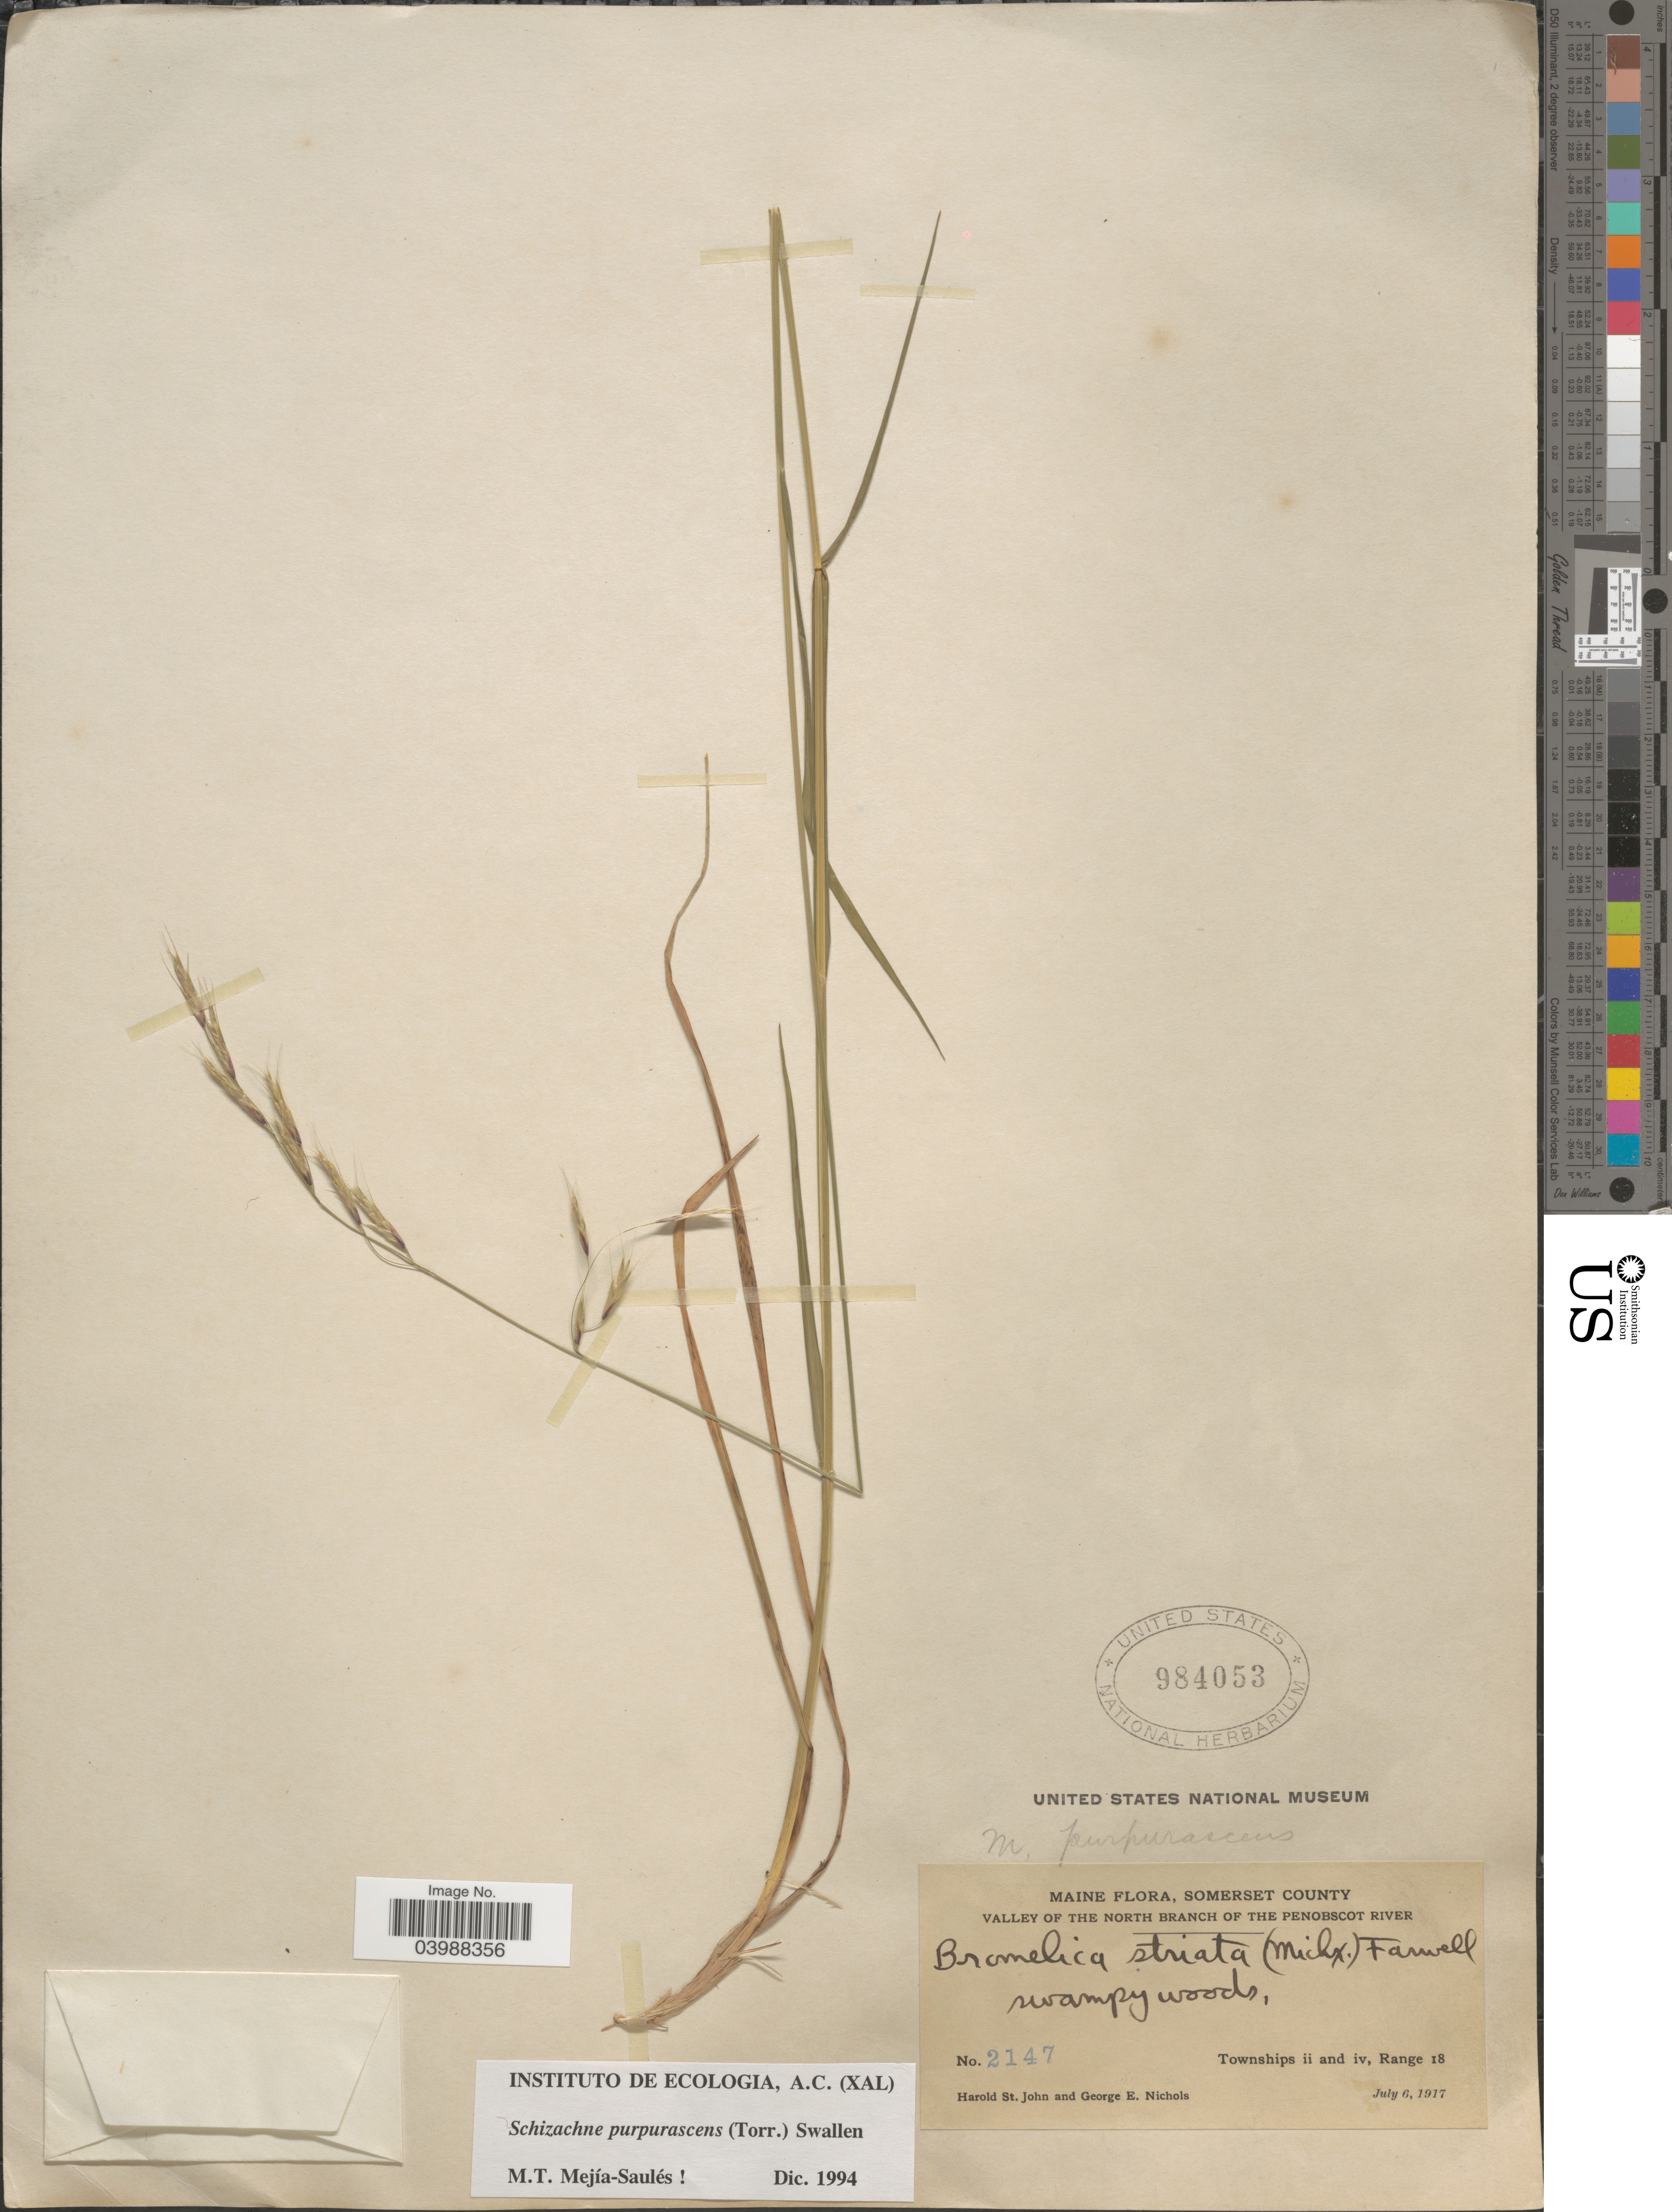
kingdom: Plantae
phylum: Tracheophyta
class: Liliopsida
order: Poales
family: Poaceae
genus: Schizachne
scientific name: Schizachne purpurascens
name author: (Torr.) Swallen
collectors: H. St. John & G. E. Nichols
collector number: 2147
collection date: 1917-07-06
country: United States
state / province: Maine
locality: Somerset County. Valley of the North Branch of the Penobscot River. Townships ii and iv, Range 18.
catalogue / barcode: US 984053